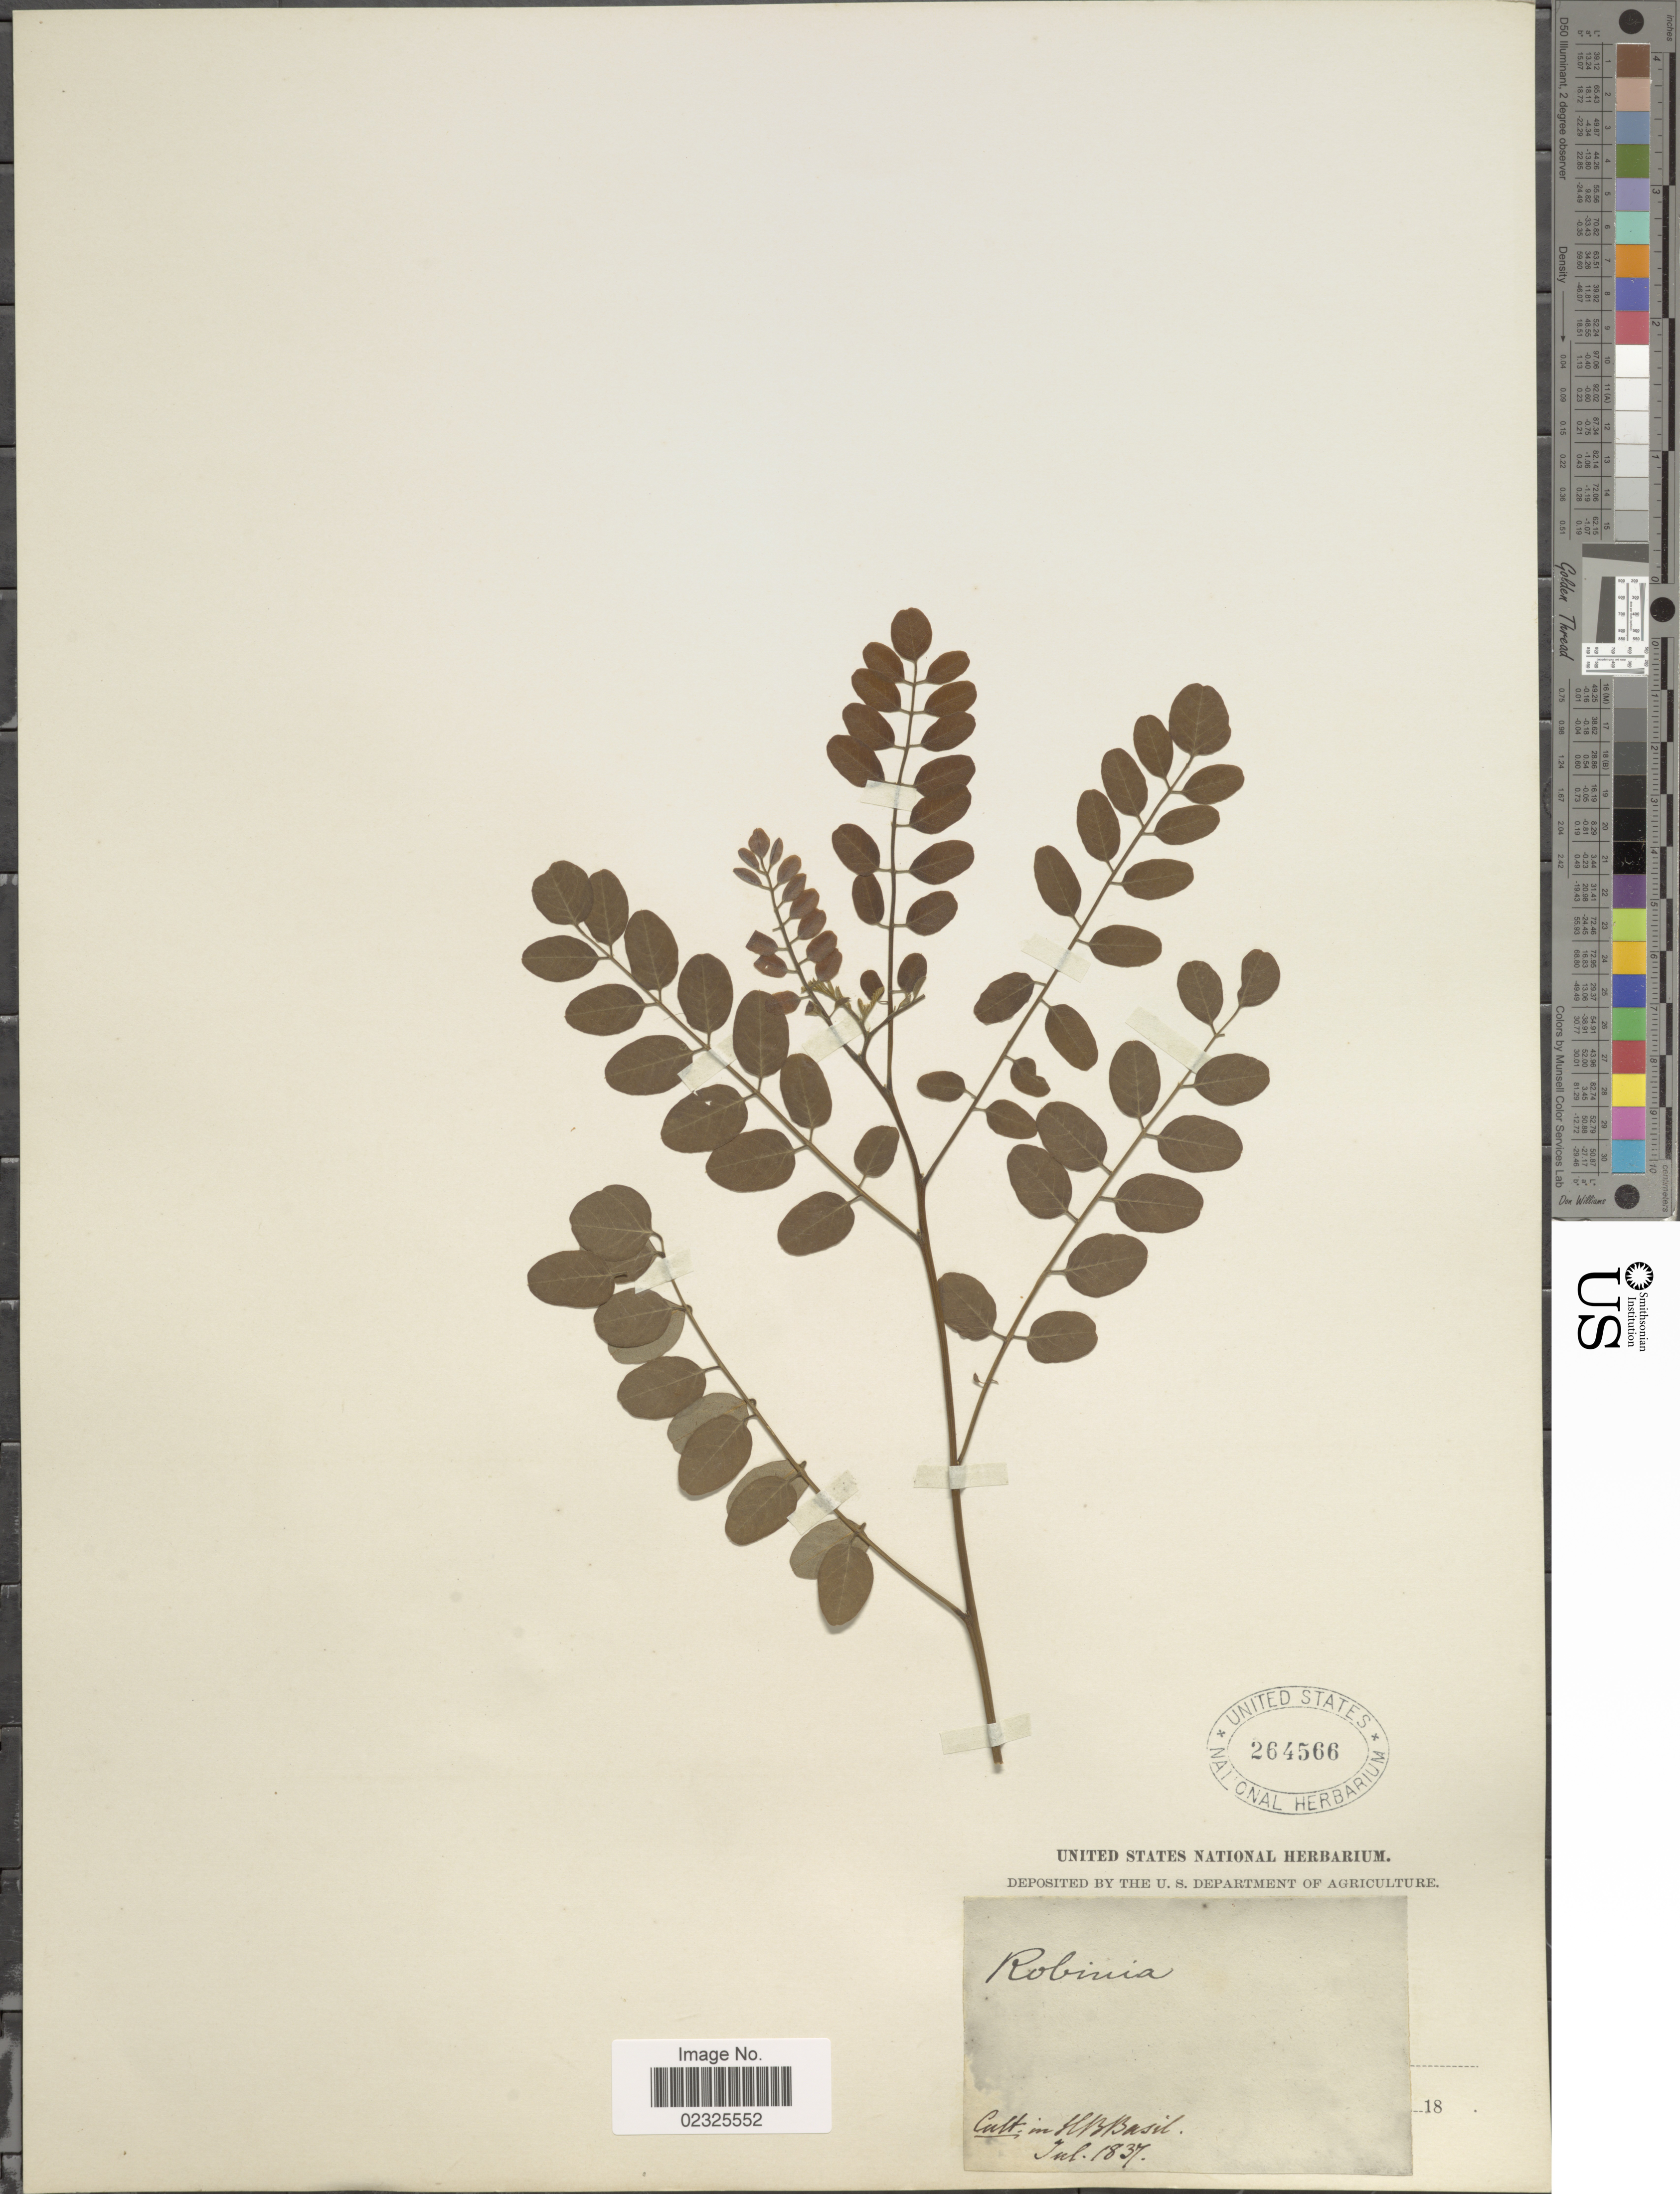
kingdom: Plantae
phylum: Tracheophyta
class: Magnoliopsida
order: Fabales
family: Fabaceae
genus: Robinia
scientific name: Robinia sp.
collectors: H. Basil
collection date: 1837-07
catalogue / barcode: US 264566